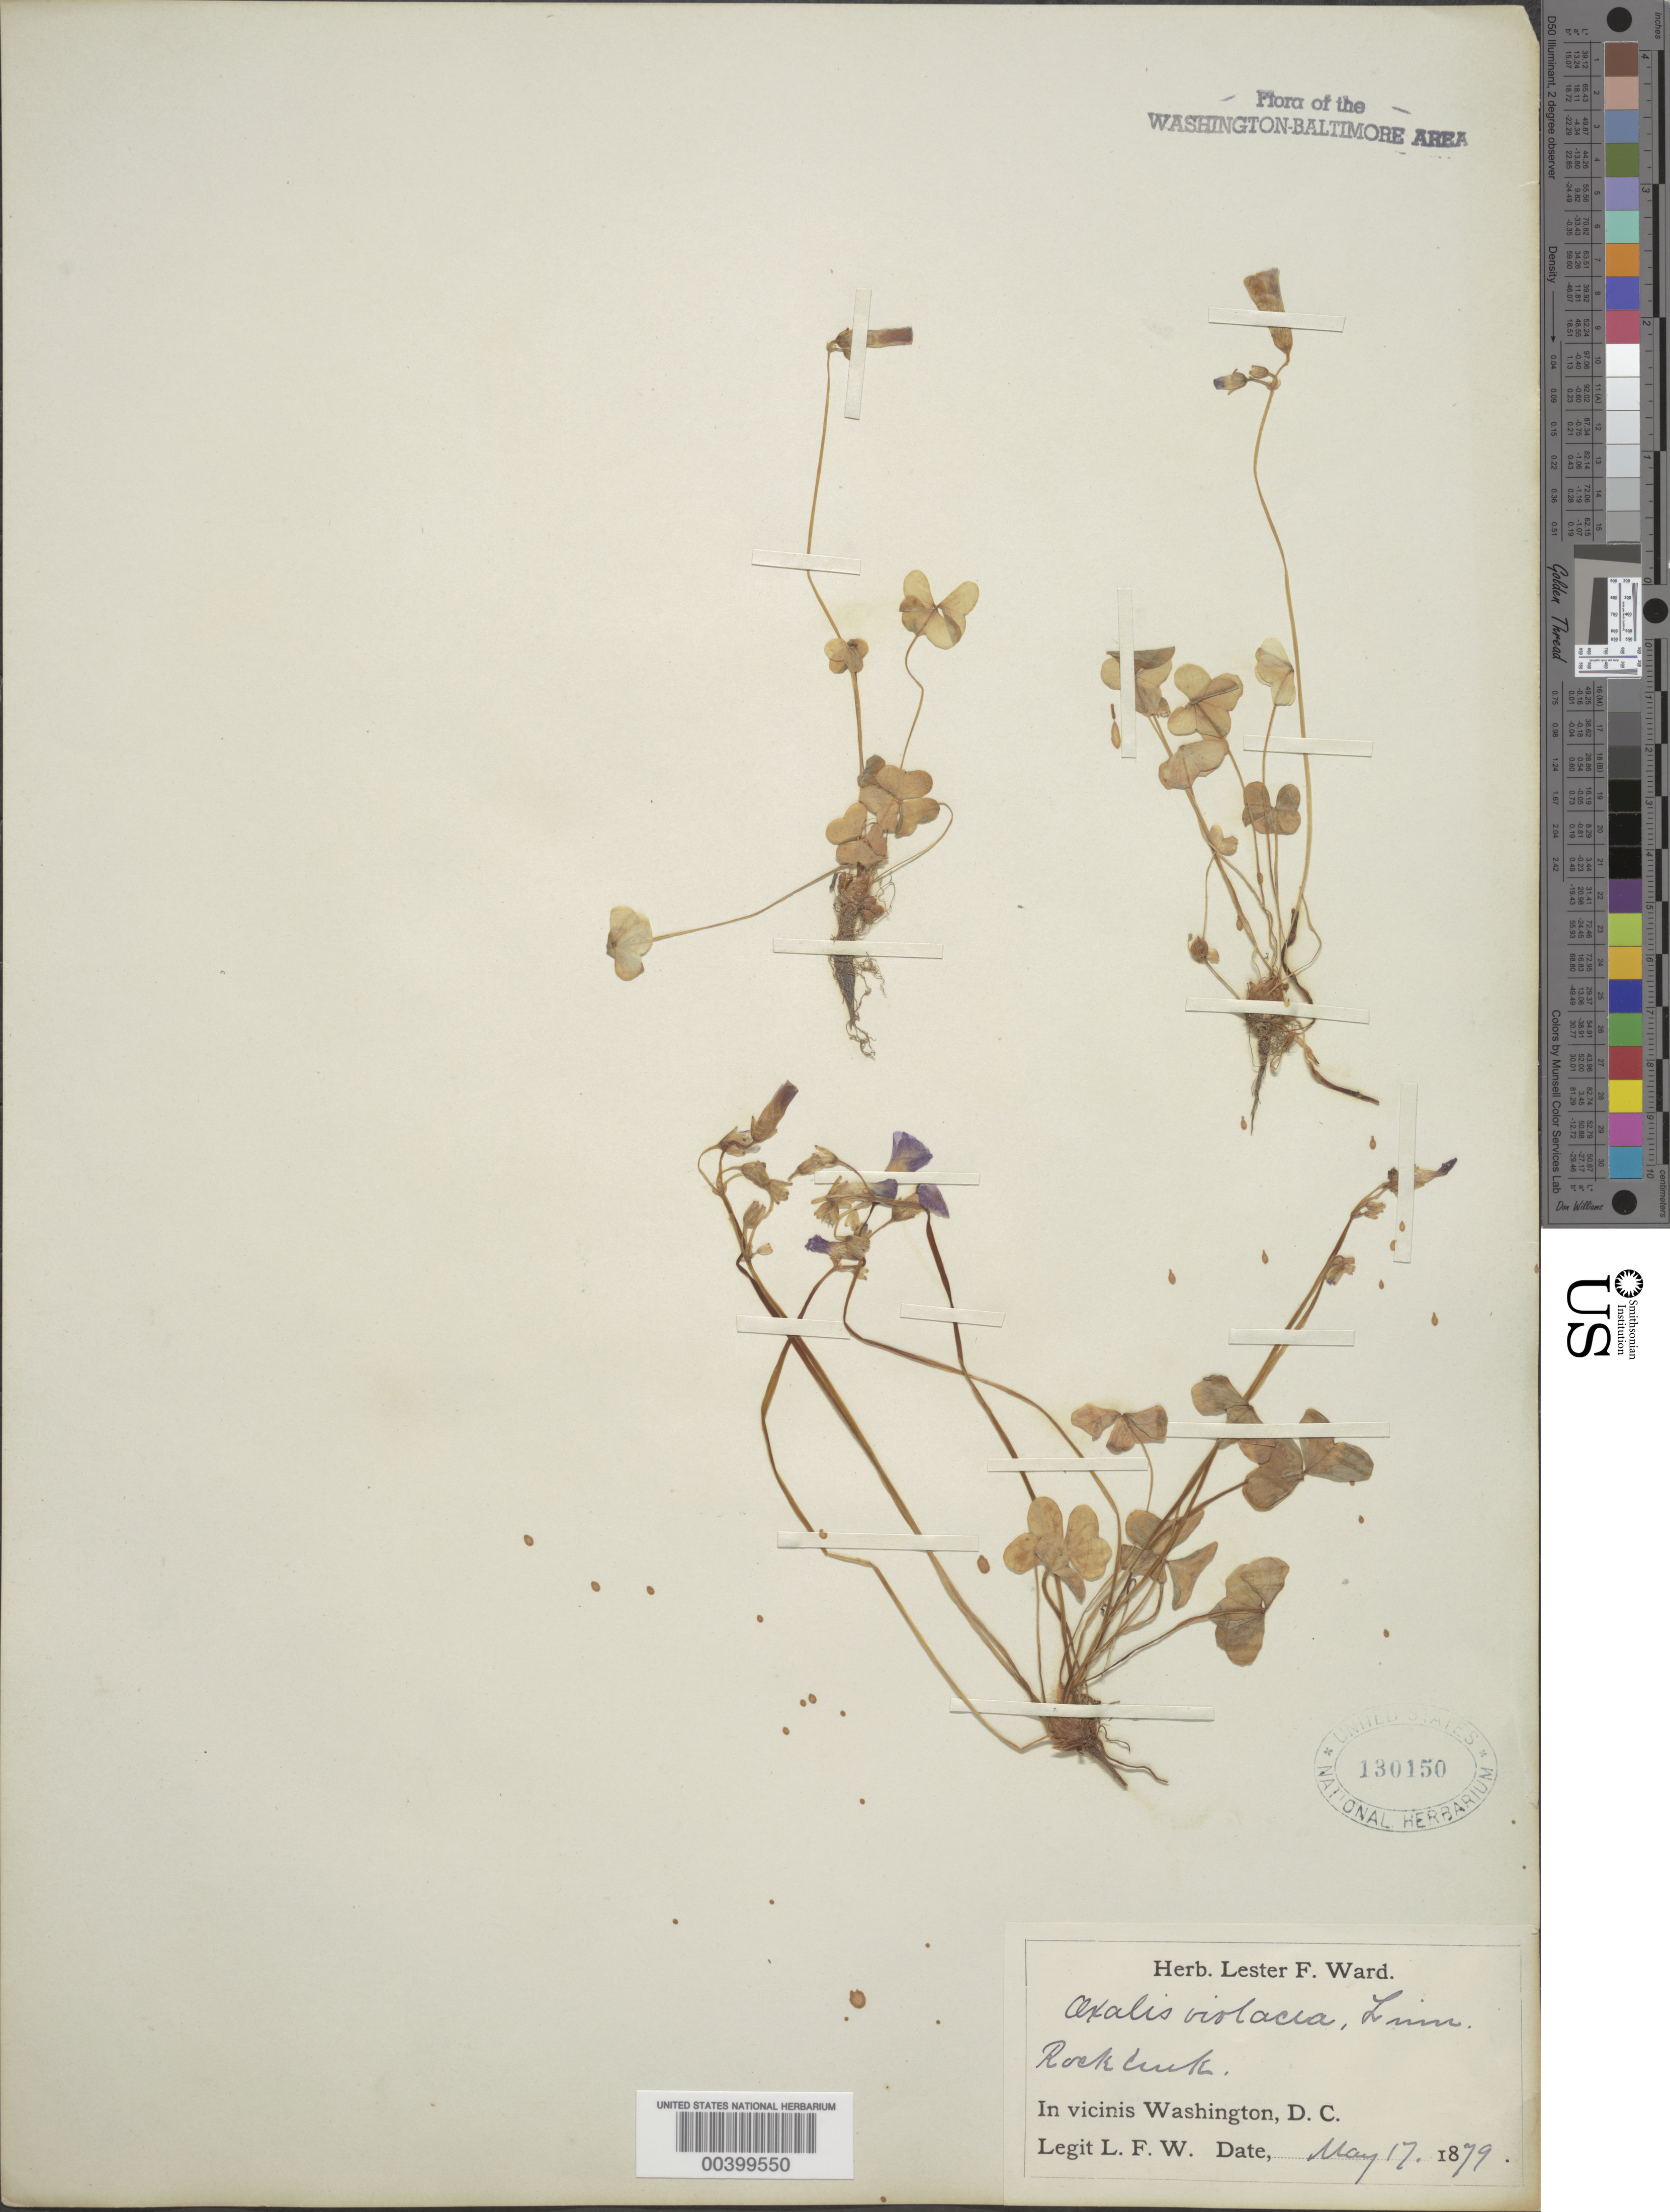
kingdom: Plantae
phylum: Tracheophyta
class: Magnoliopsida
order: Oxalidales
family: Oxalidaceae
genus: Oxalis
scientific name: Oxalis violacea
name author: L.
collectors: L. F. Ward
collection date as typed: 17 May 1879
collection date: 1879-05-17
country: United States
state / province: District of Columbia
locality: Rock Creek Rock Creek Park and Vicinity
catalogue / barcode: US 130150